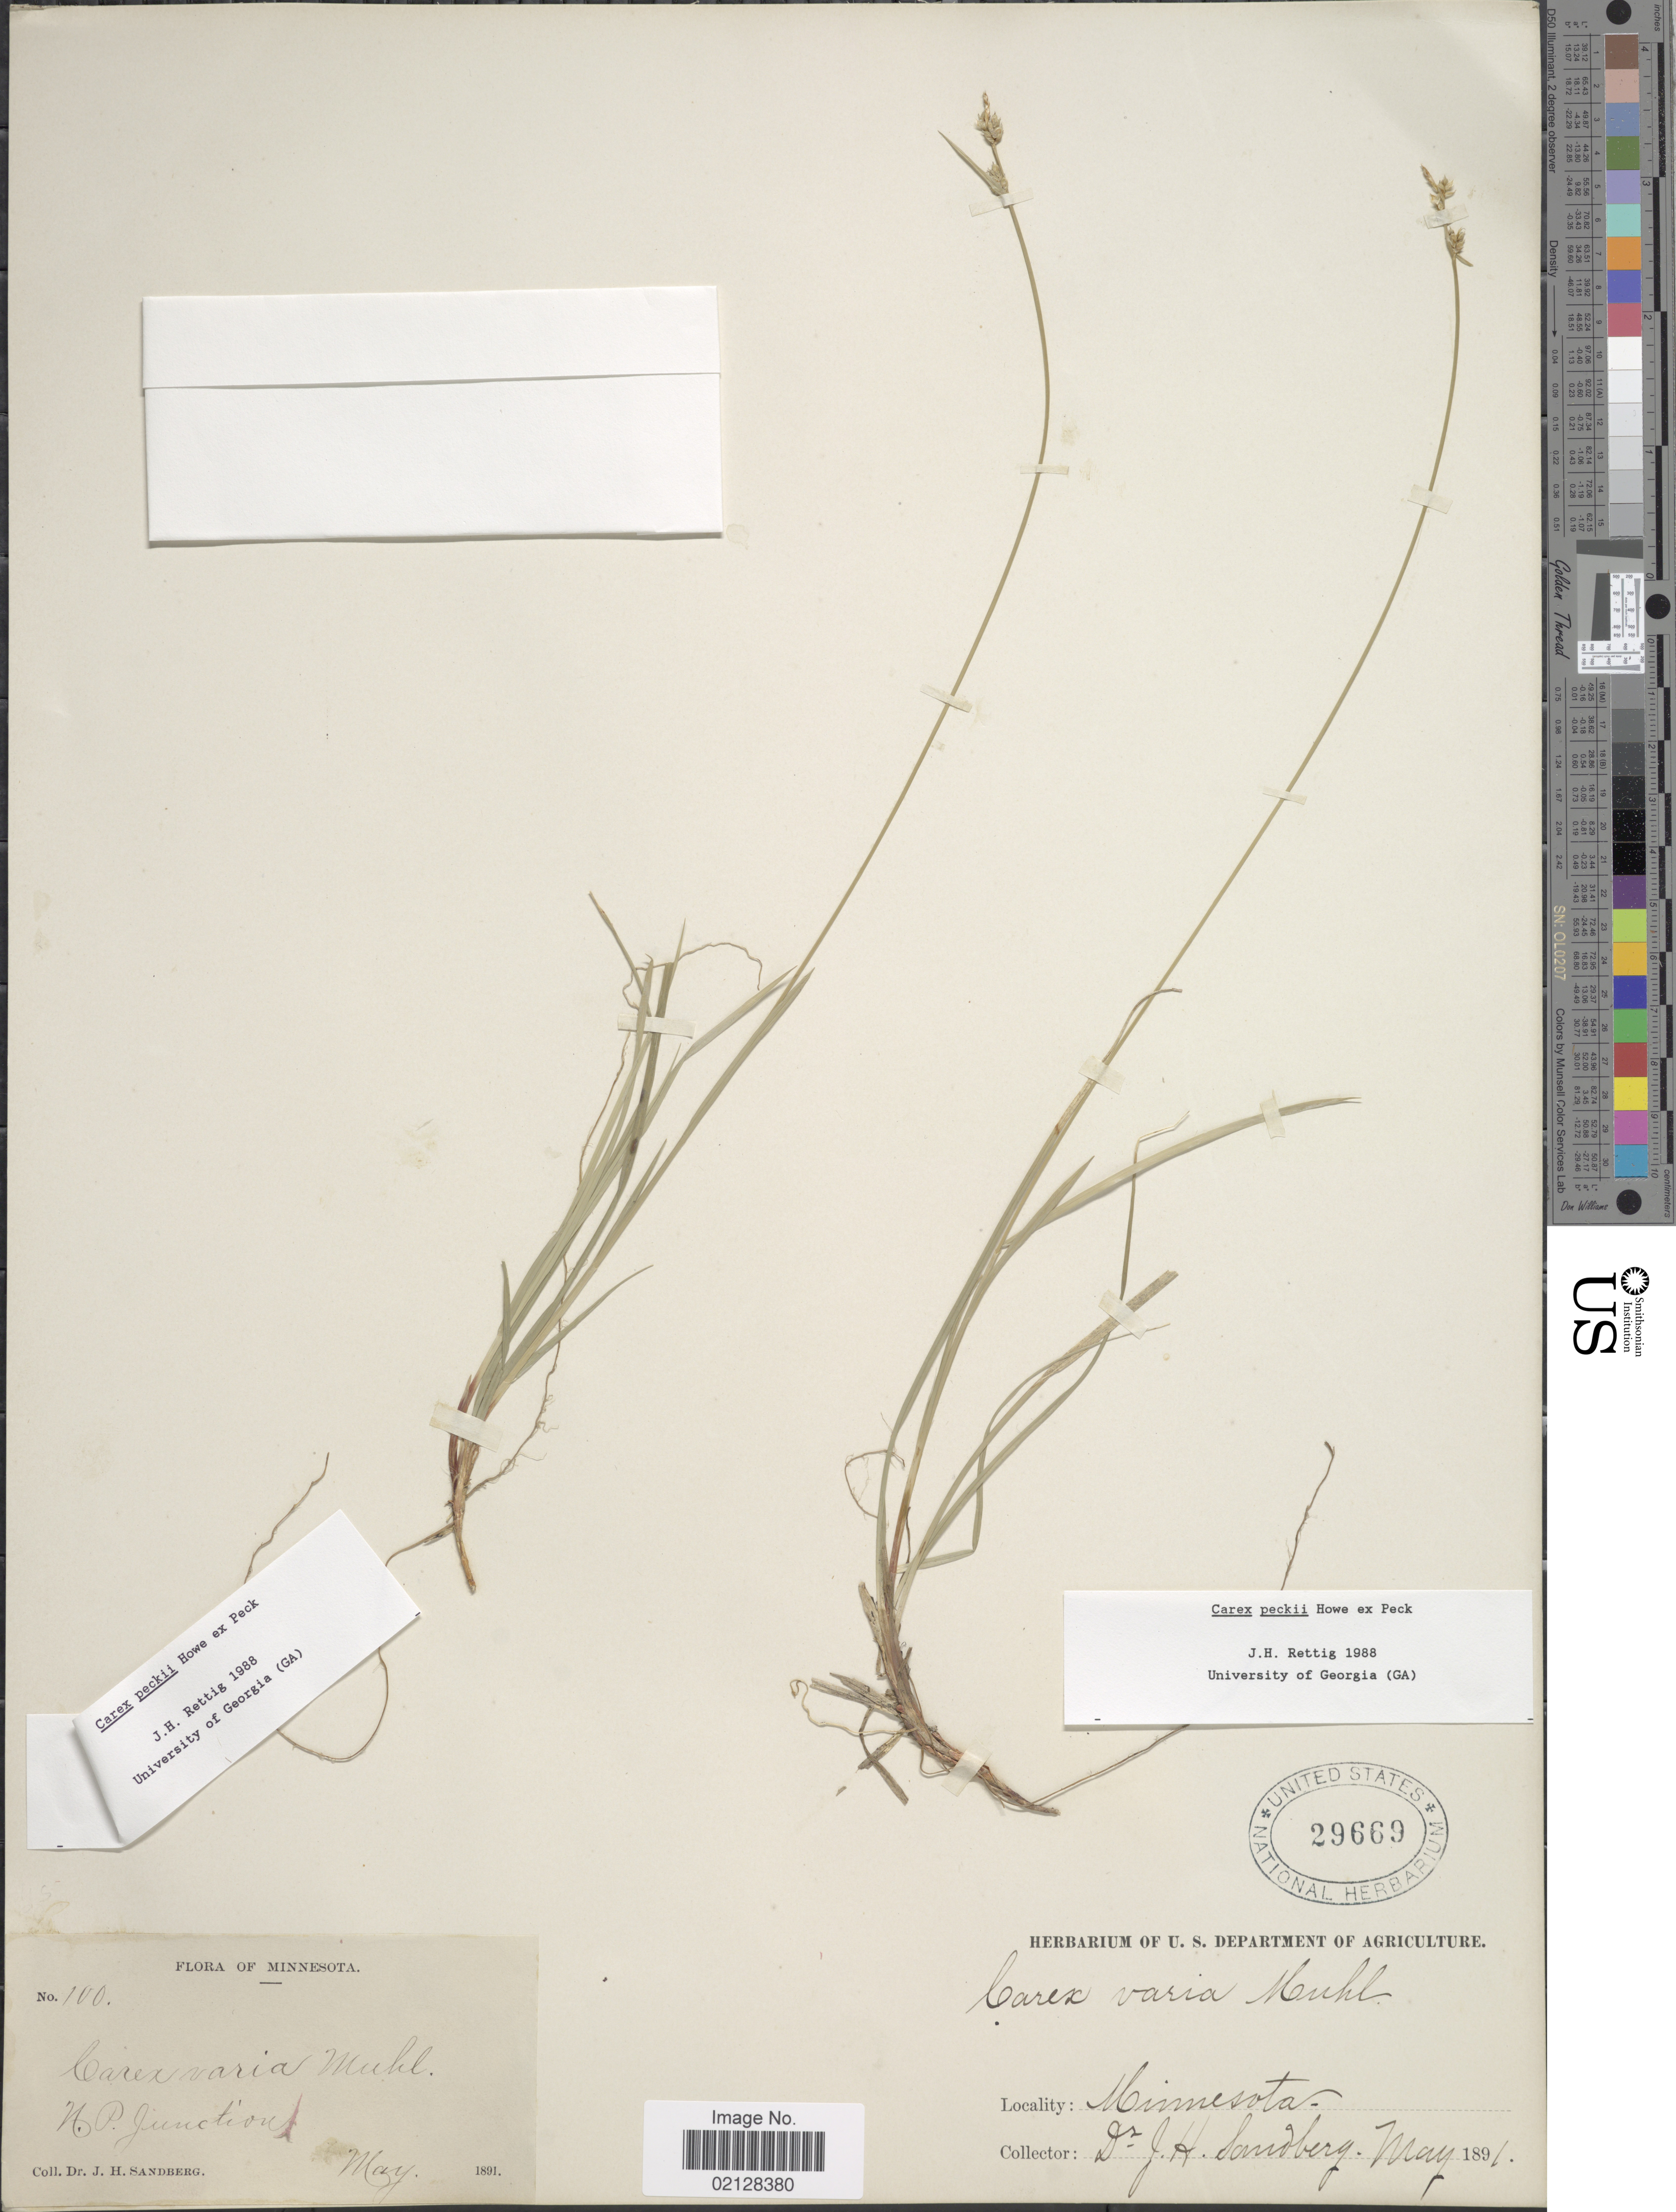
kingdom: Plantae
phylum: Tracheophyta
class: Liliopsida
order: Poales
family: Cyperaceae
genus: Carex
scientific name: Carex peckii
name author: Howe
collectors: J. H. Sandberg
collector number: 100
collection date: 1891-05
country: United States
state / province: Minnesota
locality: N. P. Junction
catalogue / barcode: US 29669